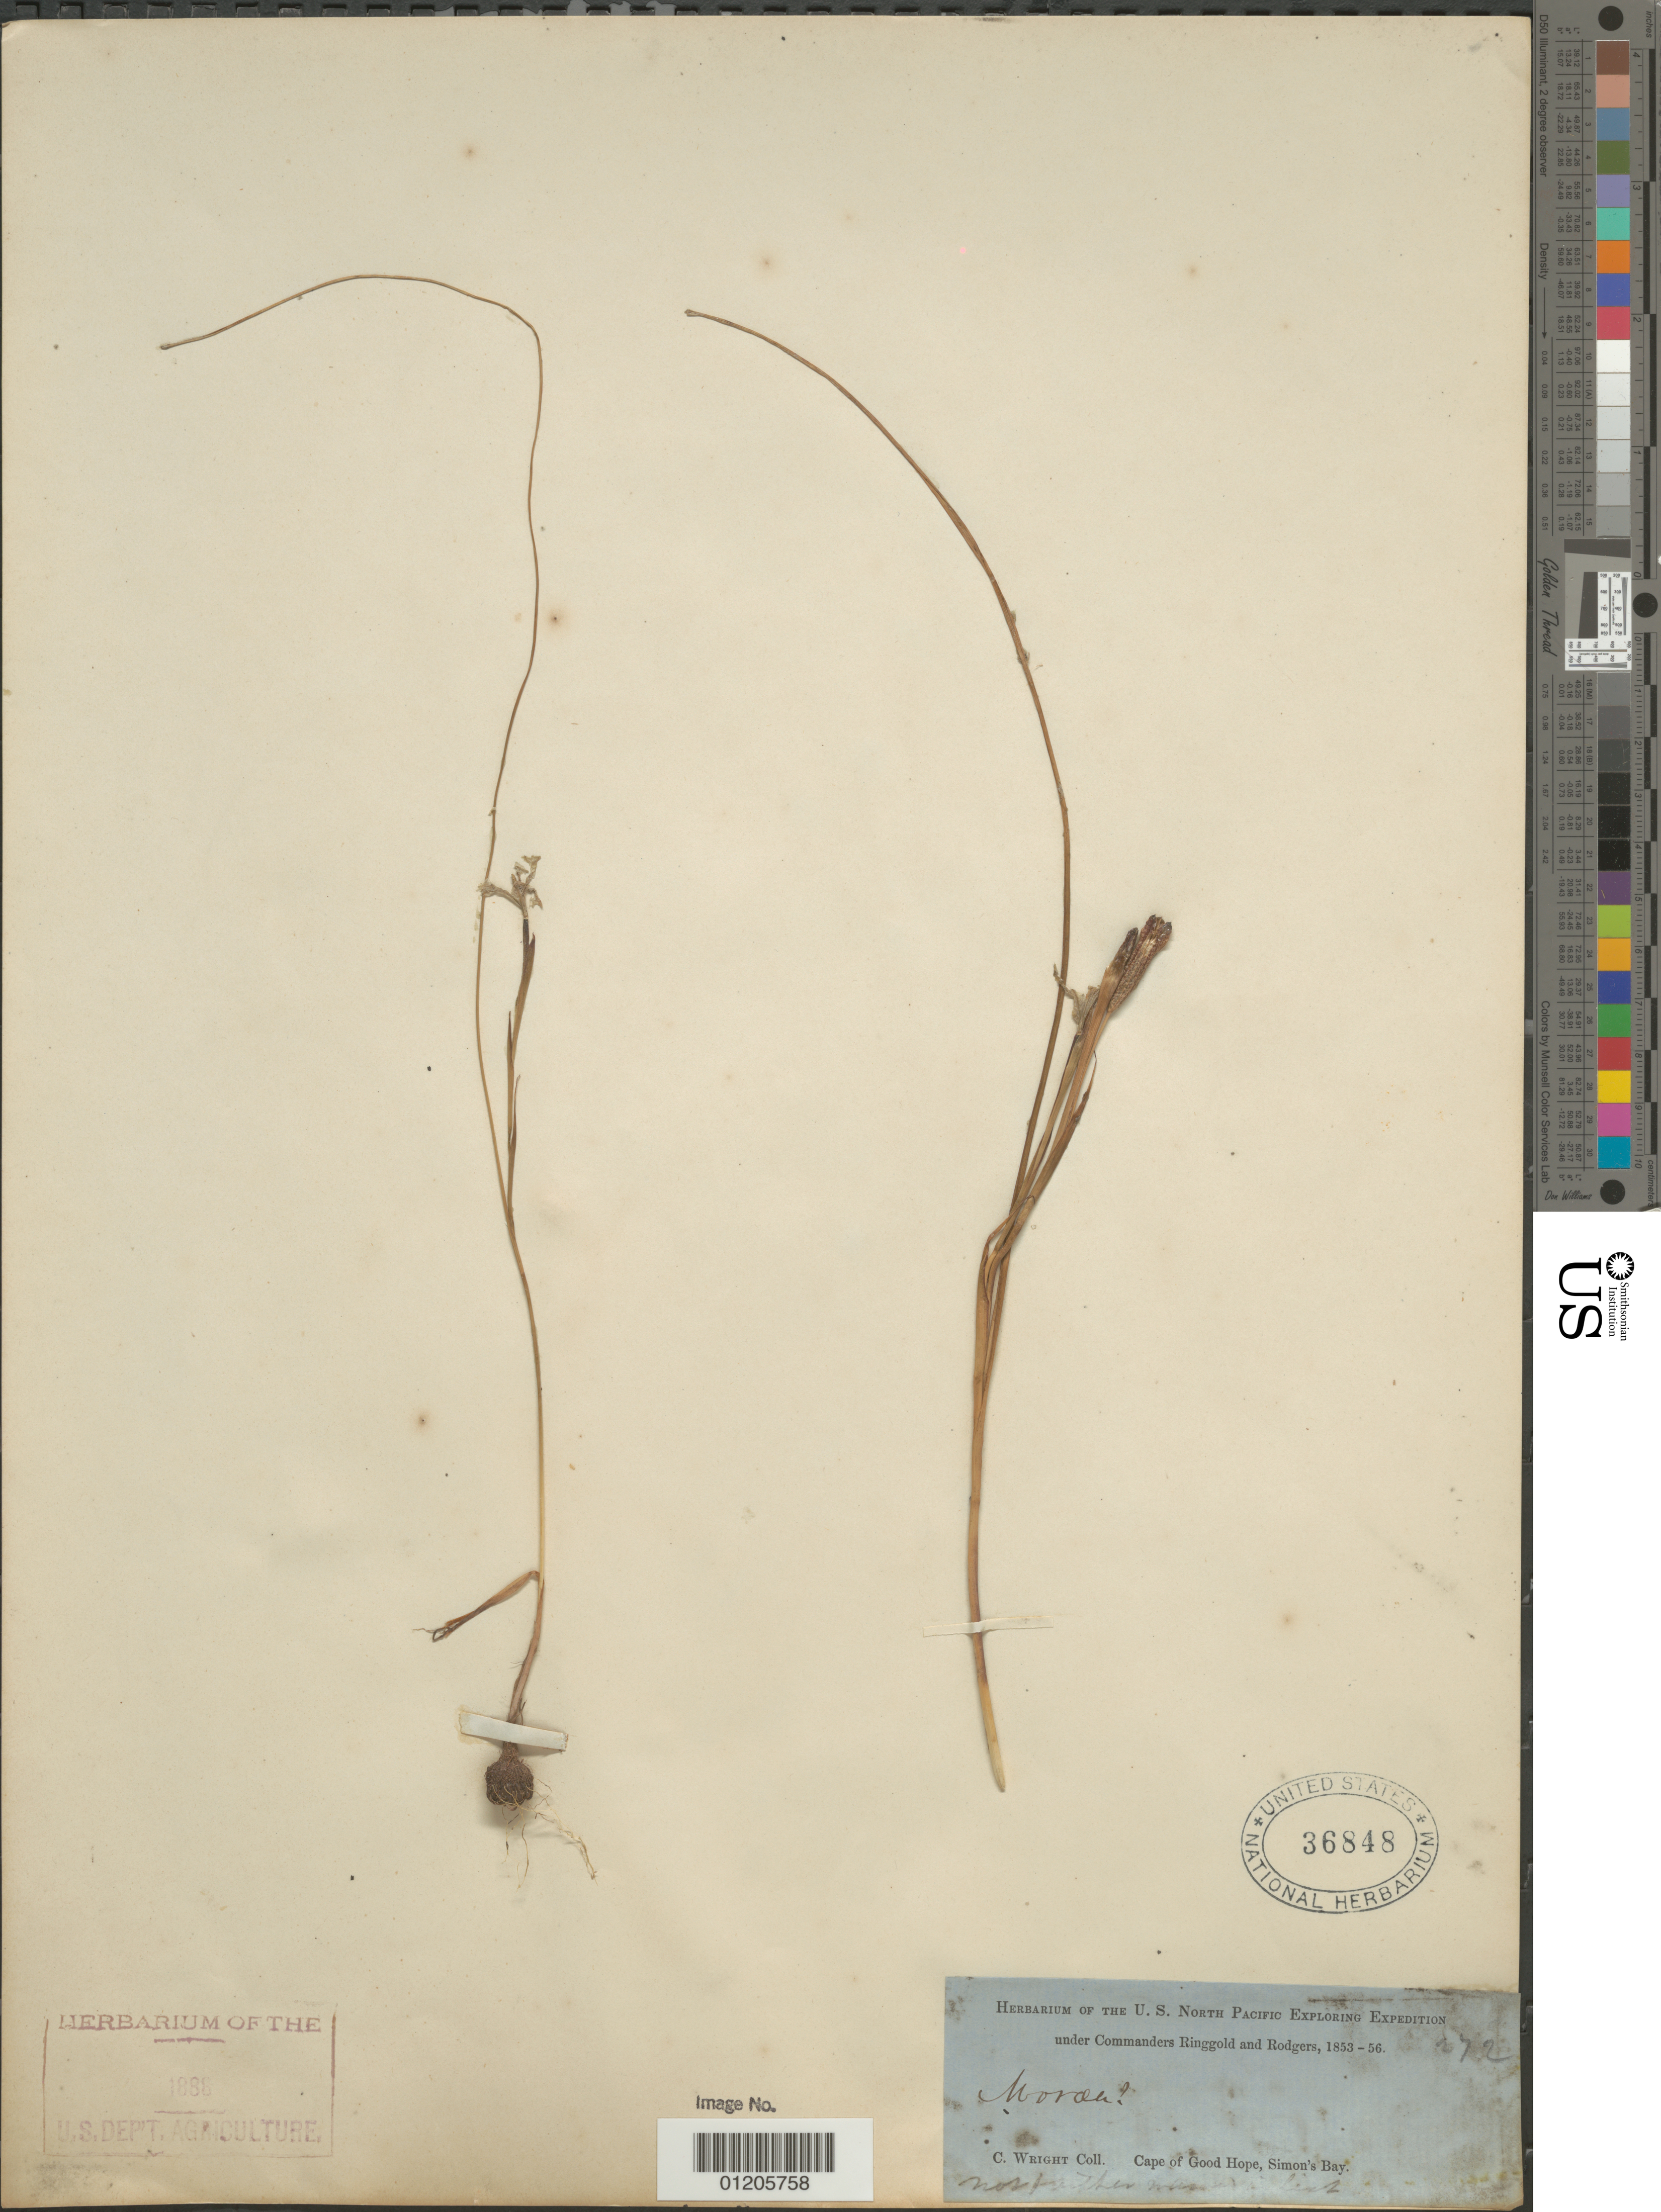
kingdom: Plantae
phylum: Tracheophyta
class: Liliopsida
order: Asparagales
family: Iridaceae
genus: Moraea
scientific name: Moraea sp.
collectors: C. Wright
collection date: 1853/1856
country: South Africa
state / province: Western Cape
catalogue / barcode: US 36848